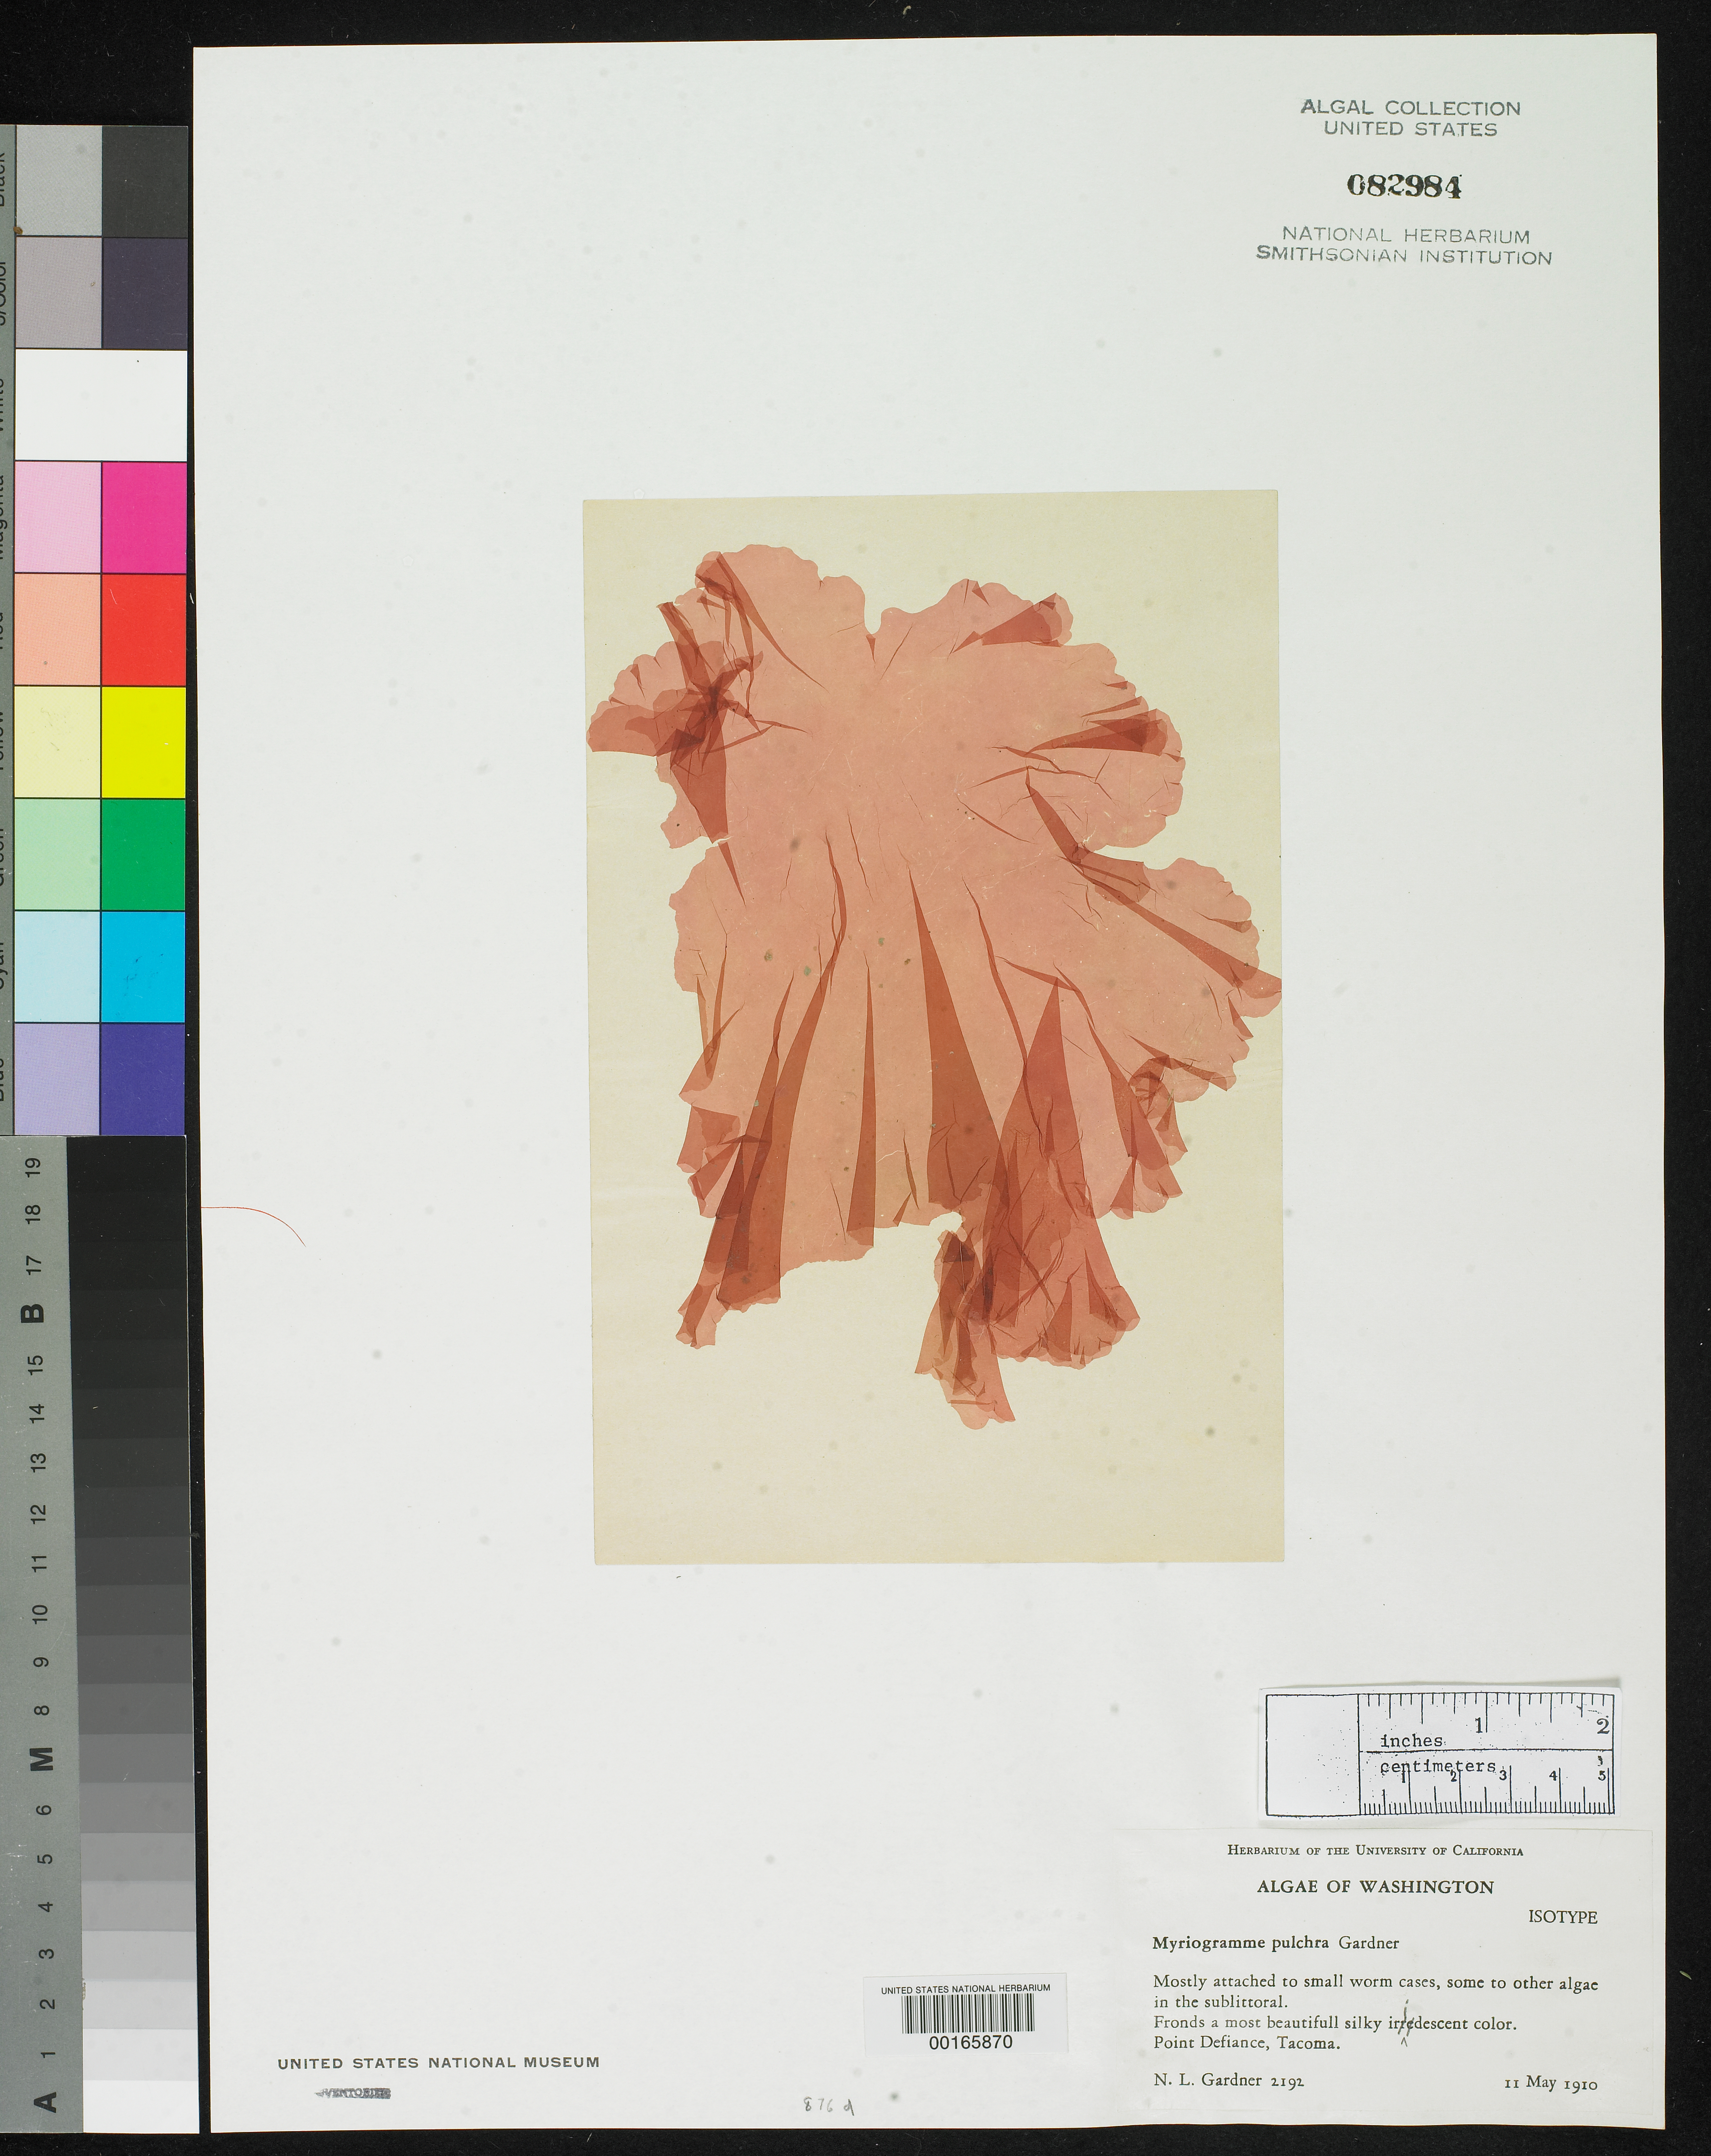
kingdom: Plantae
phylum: Rhodophyta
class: Florideophyceae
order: Ceramiales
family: Delesseriaceae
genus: Myriogramme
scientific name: Myriogramme pulchra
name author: N.L. Gardner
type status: Isotype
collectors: N. Gardner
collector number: NLG 2192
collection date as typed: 11 May 1910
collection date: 1910-05-11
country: United States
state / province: Washington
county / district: Pierce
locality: Tacoma, Point Defiance.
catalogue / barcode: US 82984